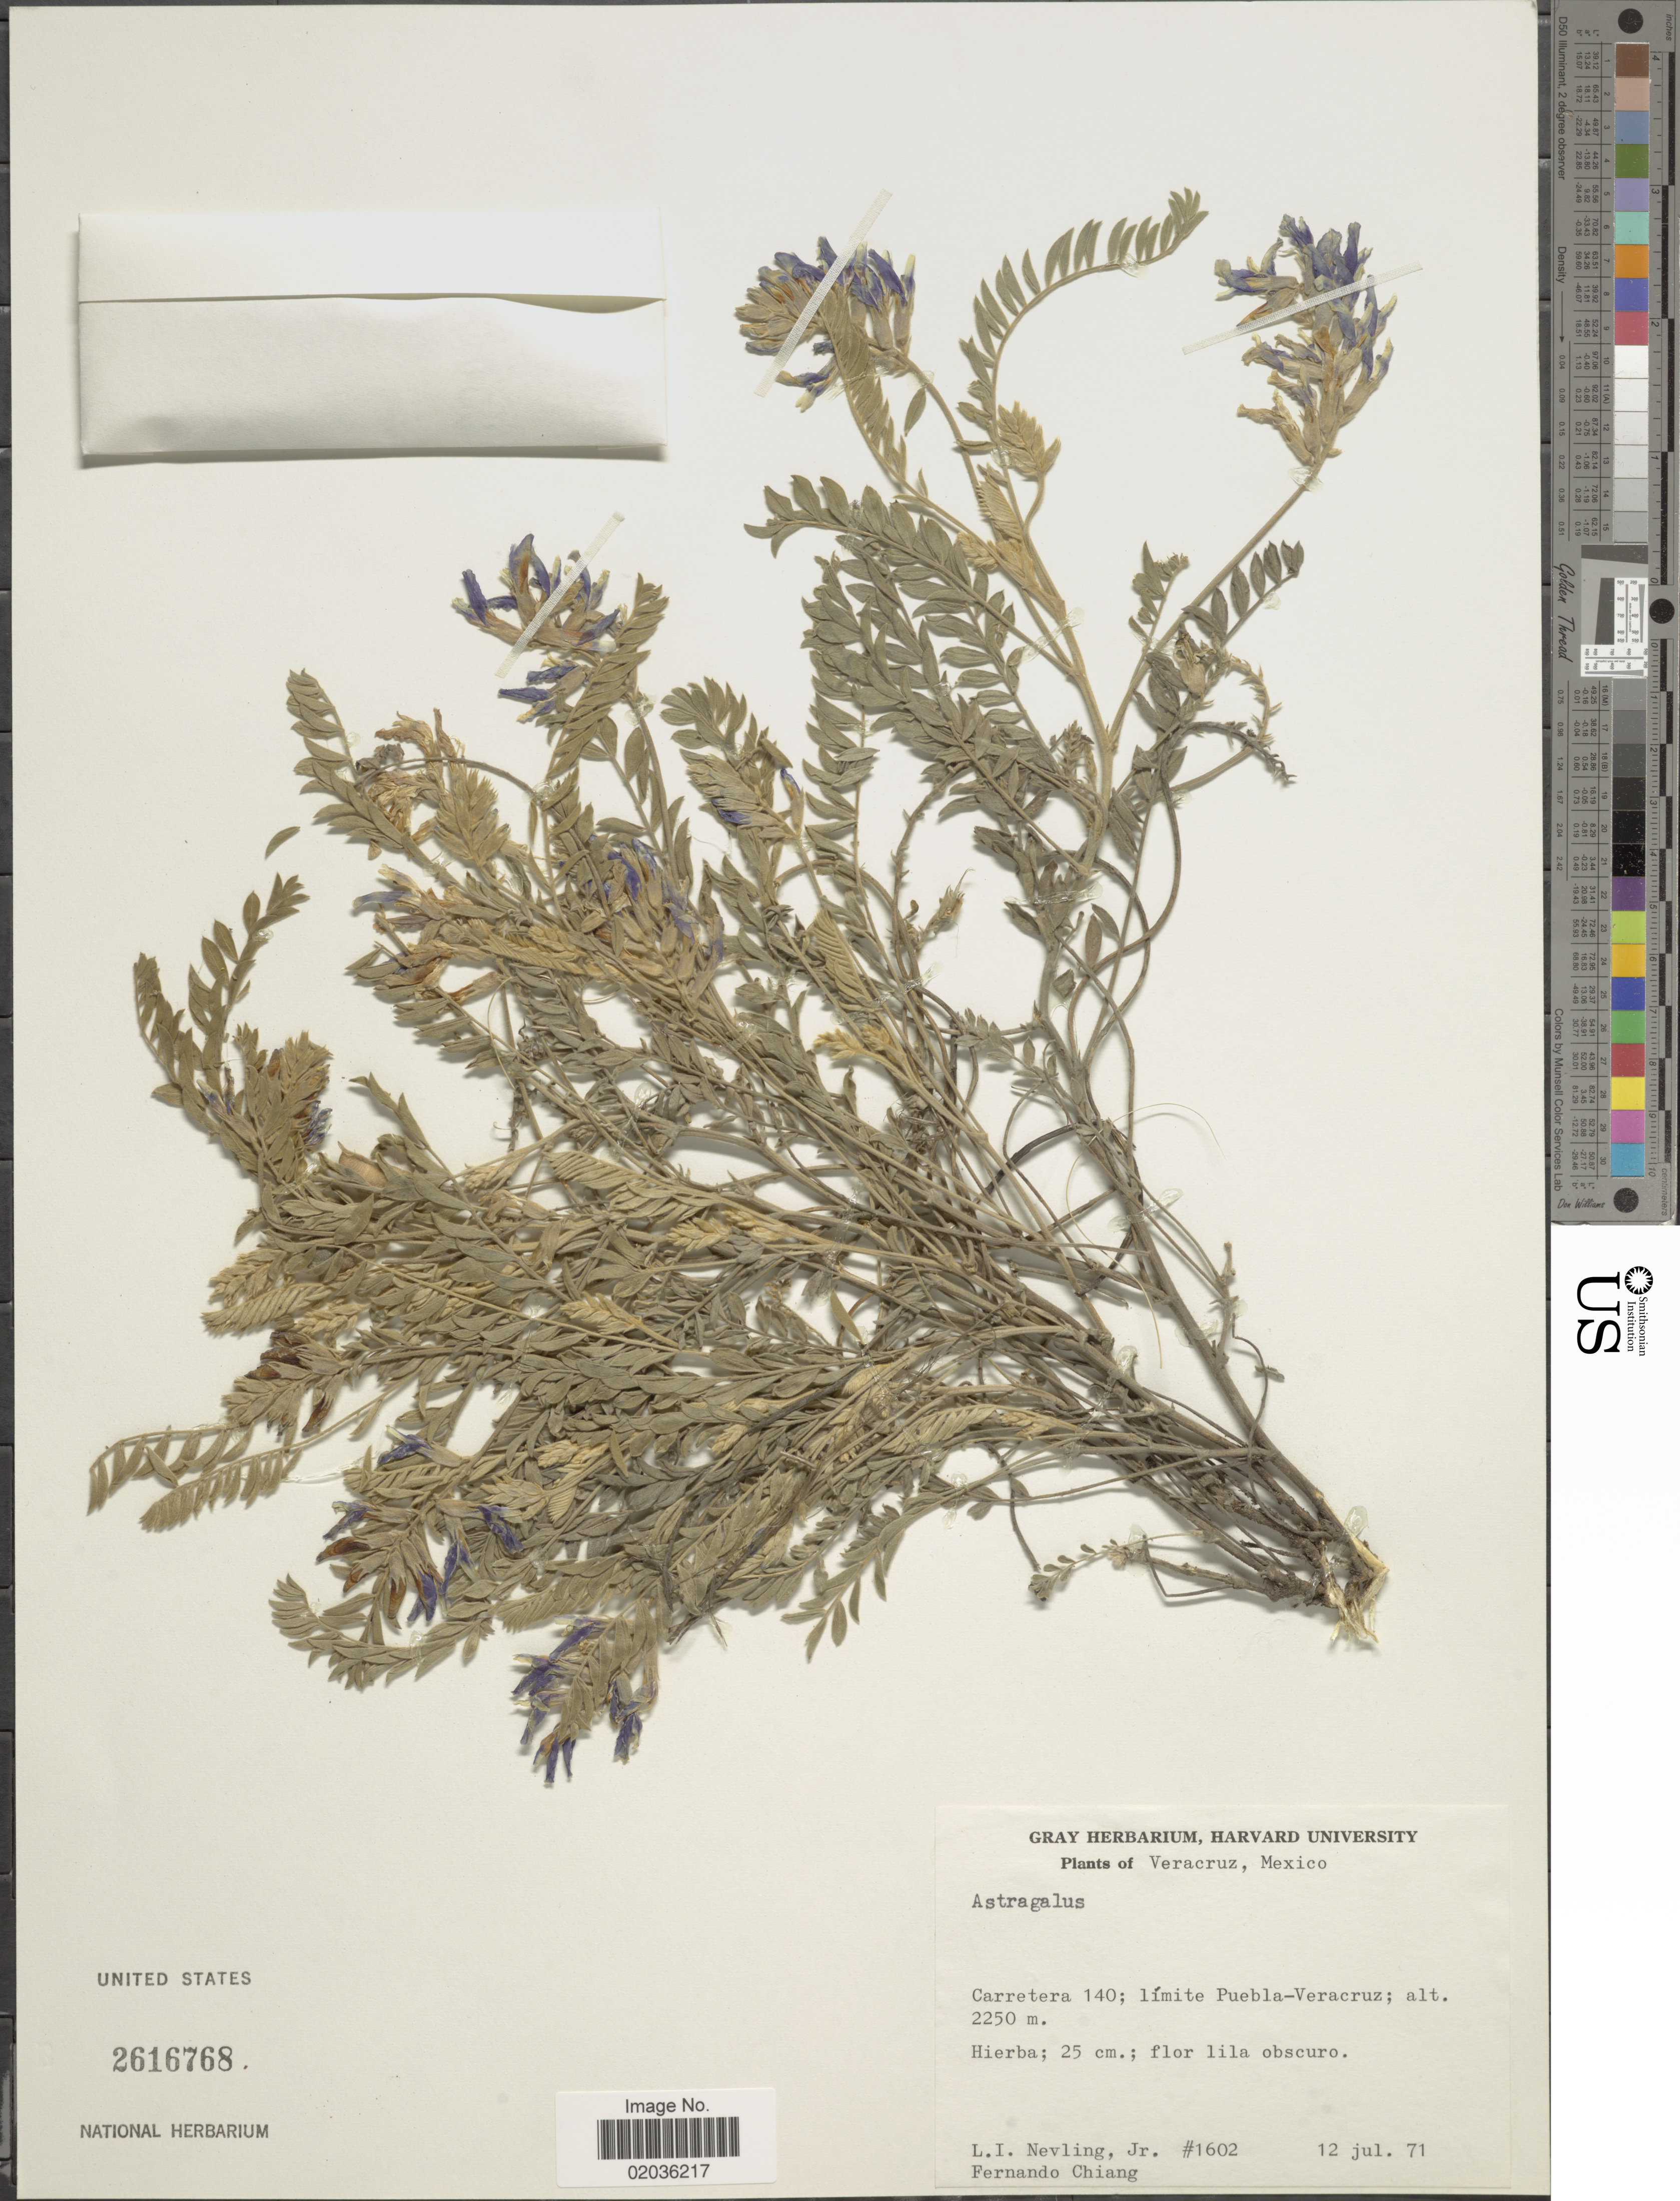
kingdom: Plantae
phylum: Tracheophyta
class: Magnoliopsida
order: Fabales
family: Fabaceae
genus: Astragalus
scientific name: Astragalus mollissimus var. irolanus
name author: (M.E. Jones) Barneby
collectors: L. Nevling & F. Chiang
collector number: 1602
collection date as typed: Transcribed d/m/y: 12/7/71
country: Mexico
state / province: Veracruz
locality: Veracruz, Carretera 140; límite Puebla-Veracruz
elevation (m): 2250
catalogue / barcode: US 2616768